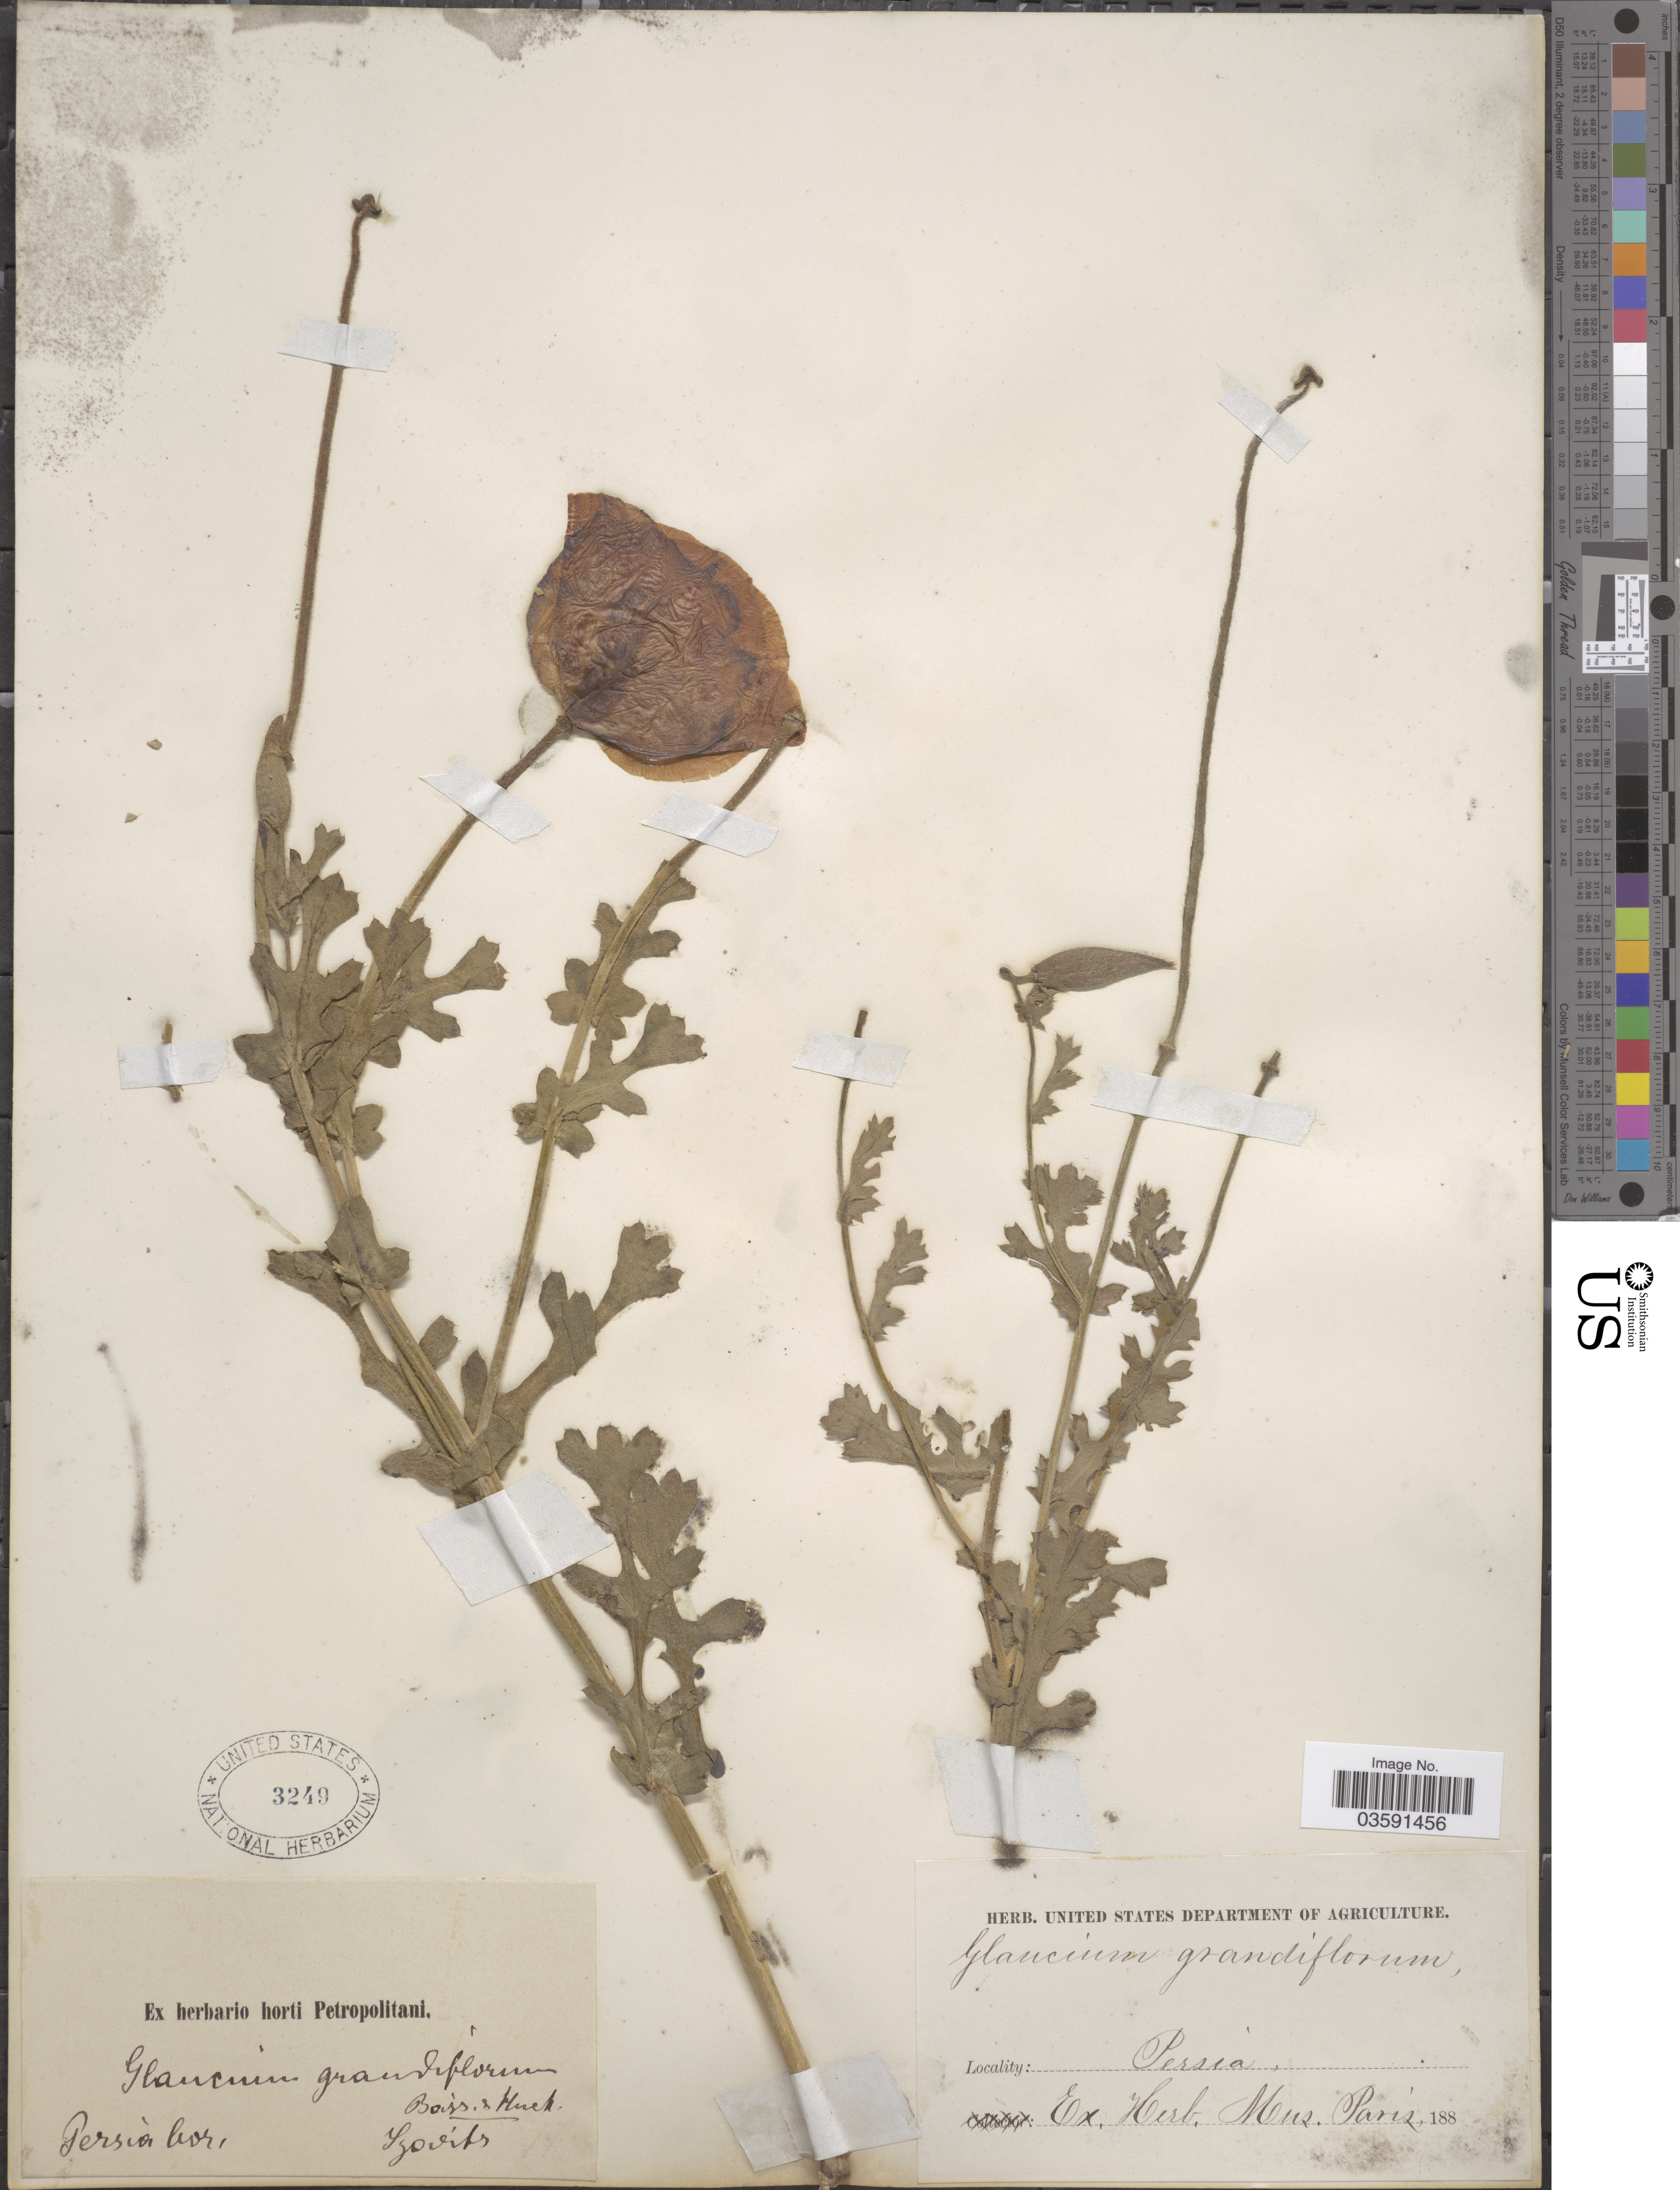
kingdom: Plantae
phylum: Tracheophyta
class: Magnoliopsida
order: Ranunculales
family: Papaveraceae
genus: Glaucium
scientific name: Glaucium grandiflorum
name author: Boiss. & A. Huet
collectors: Szovits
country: Iran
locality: Persia bor. Persia.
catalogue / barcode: US 3249